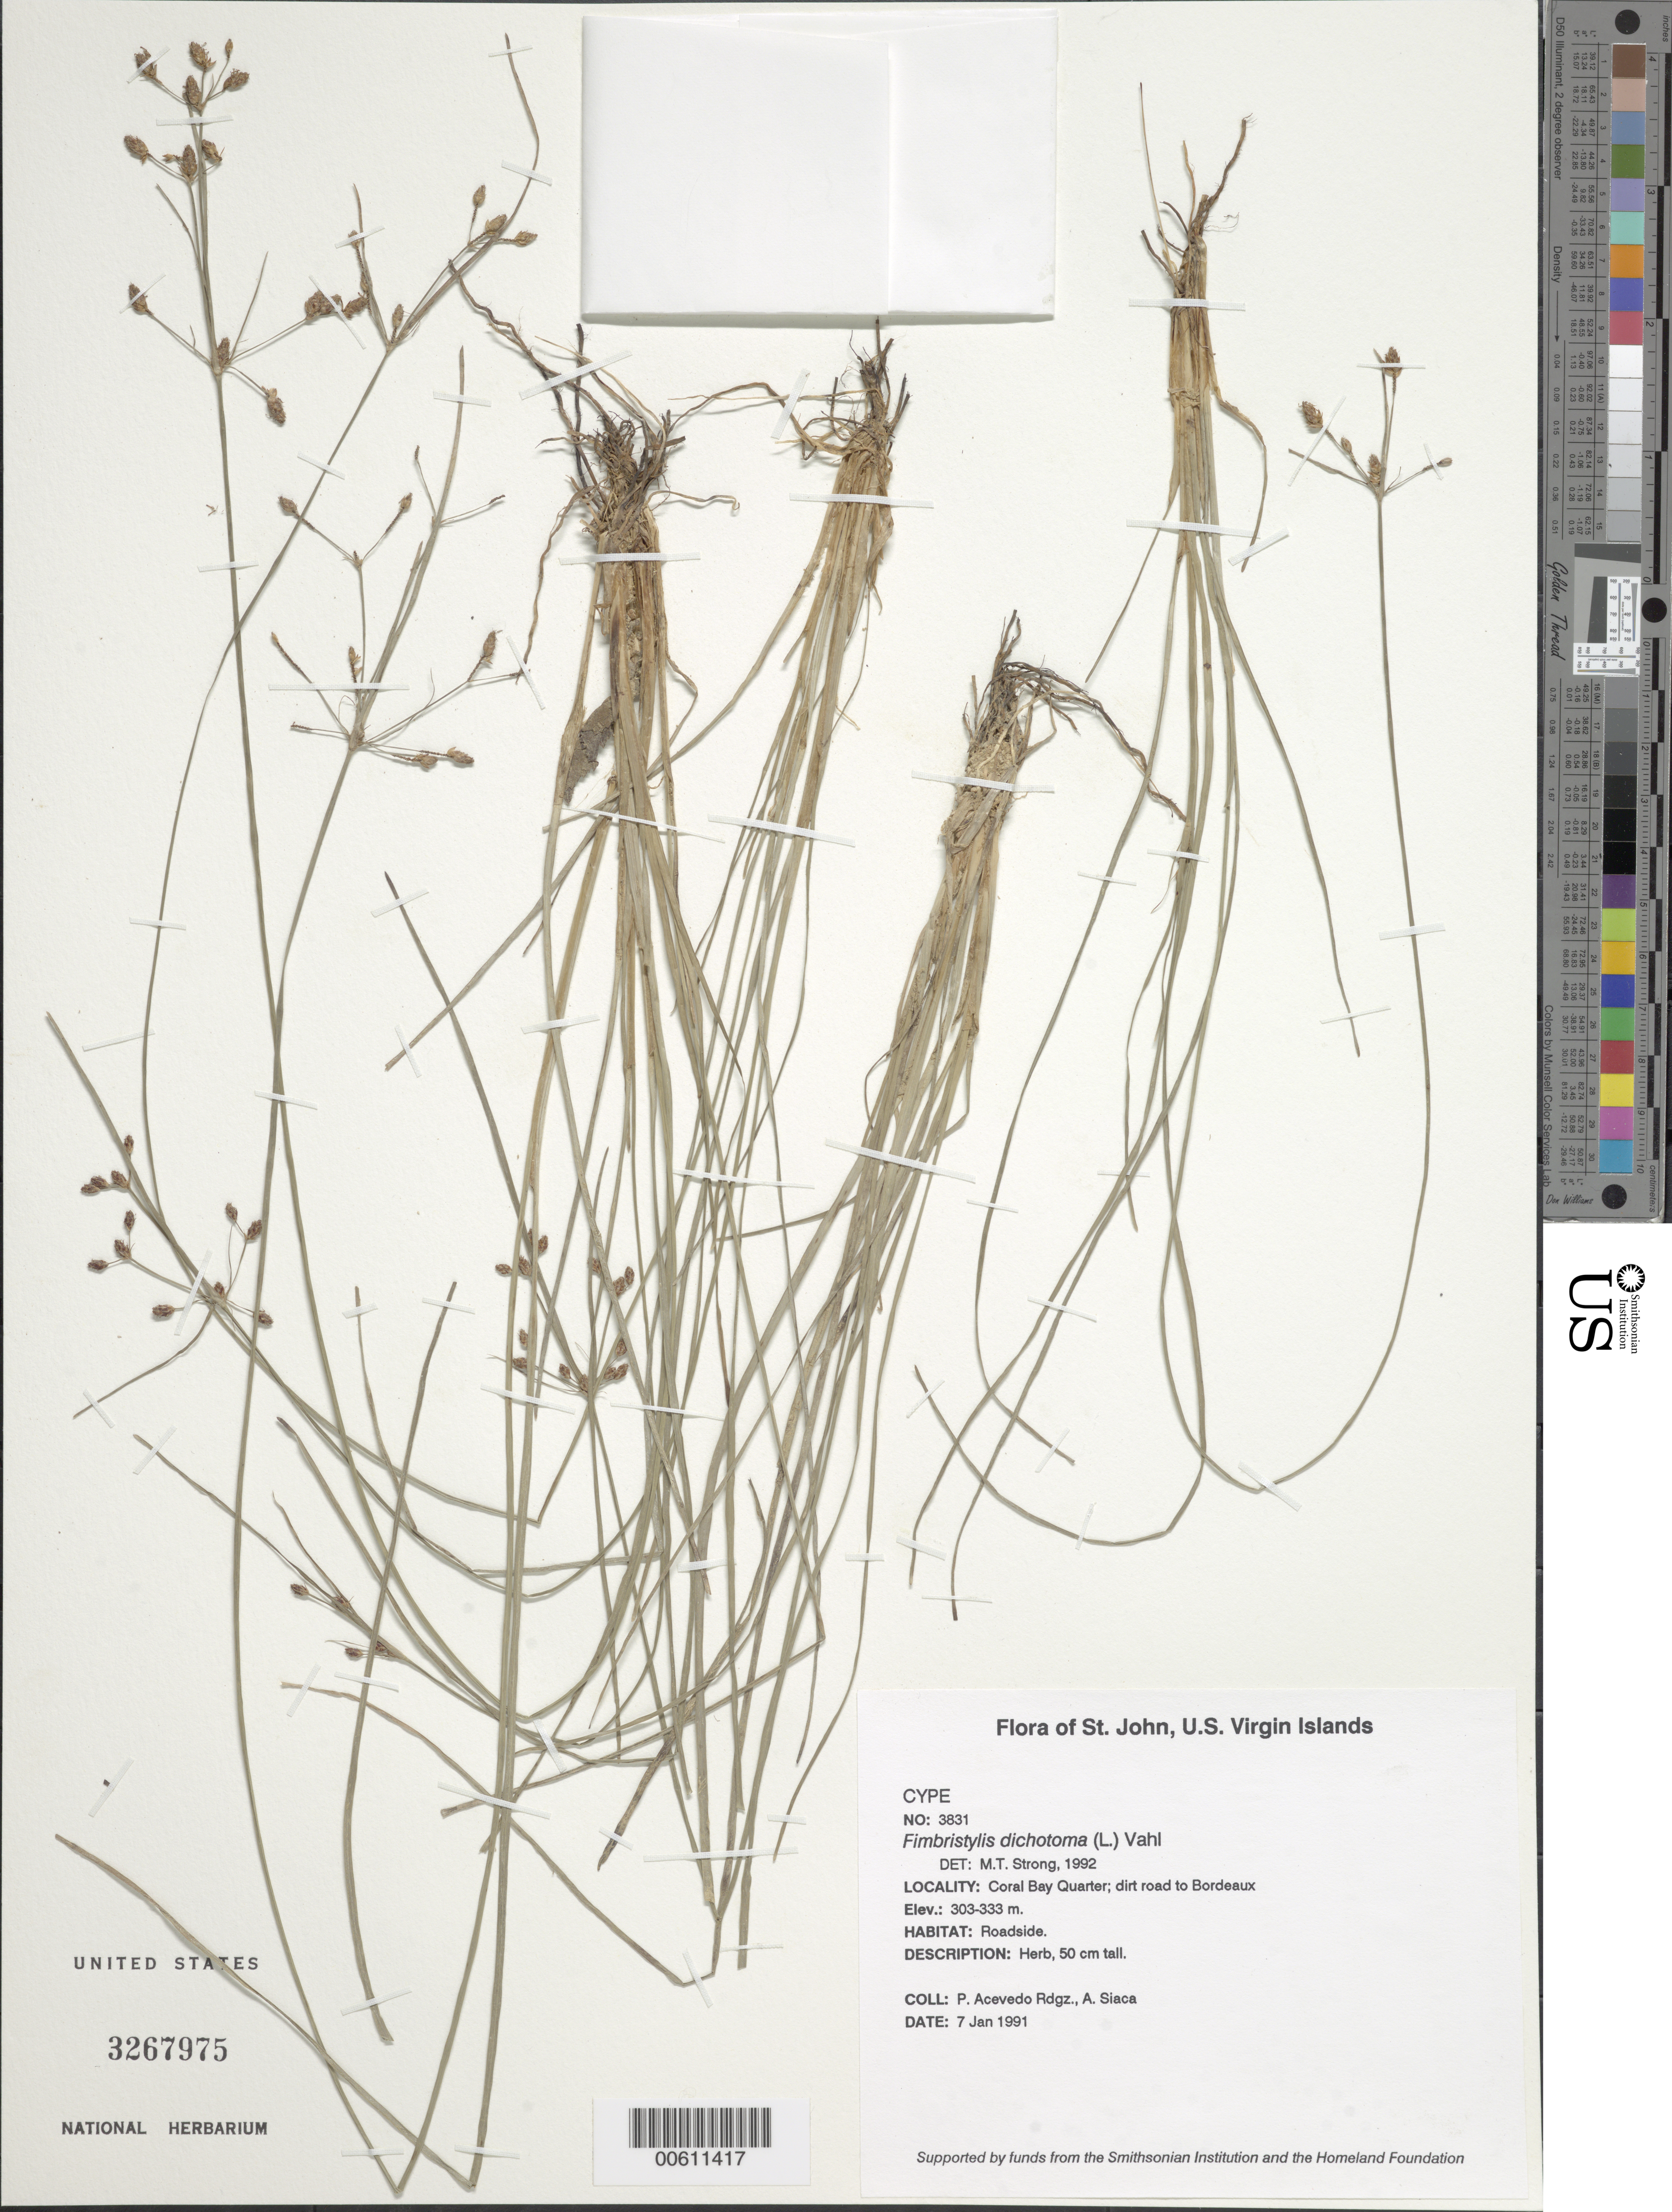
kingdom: Plantae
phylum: Tracheophyta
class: Liliopsida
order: Poales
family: Cyperaceae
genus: Fimbristylis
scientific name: Fimbristylis dichotoma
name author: (L.) Vahl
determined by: Strong, M. T., (US), Smithsonian Institution - National Museum of Natural History (UNITED STATES)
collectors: P. Acevedo-Rodr. & A. Siaca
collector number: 3831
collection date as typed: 07 Jan 1991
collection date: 1991-01-07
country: U.S. Virgin Islands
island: St. John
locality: Coral Bay Quarter; dirt road to Bordeaux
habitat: Roadside.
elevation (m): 303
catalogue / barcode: US 3267975